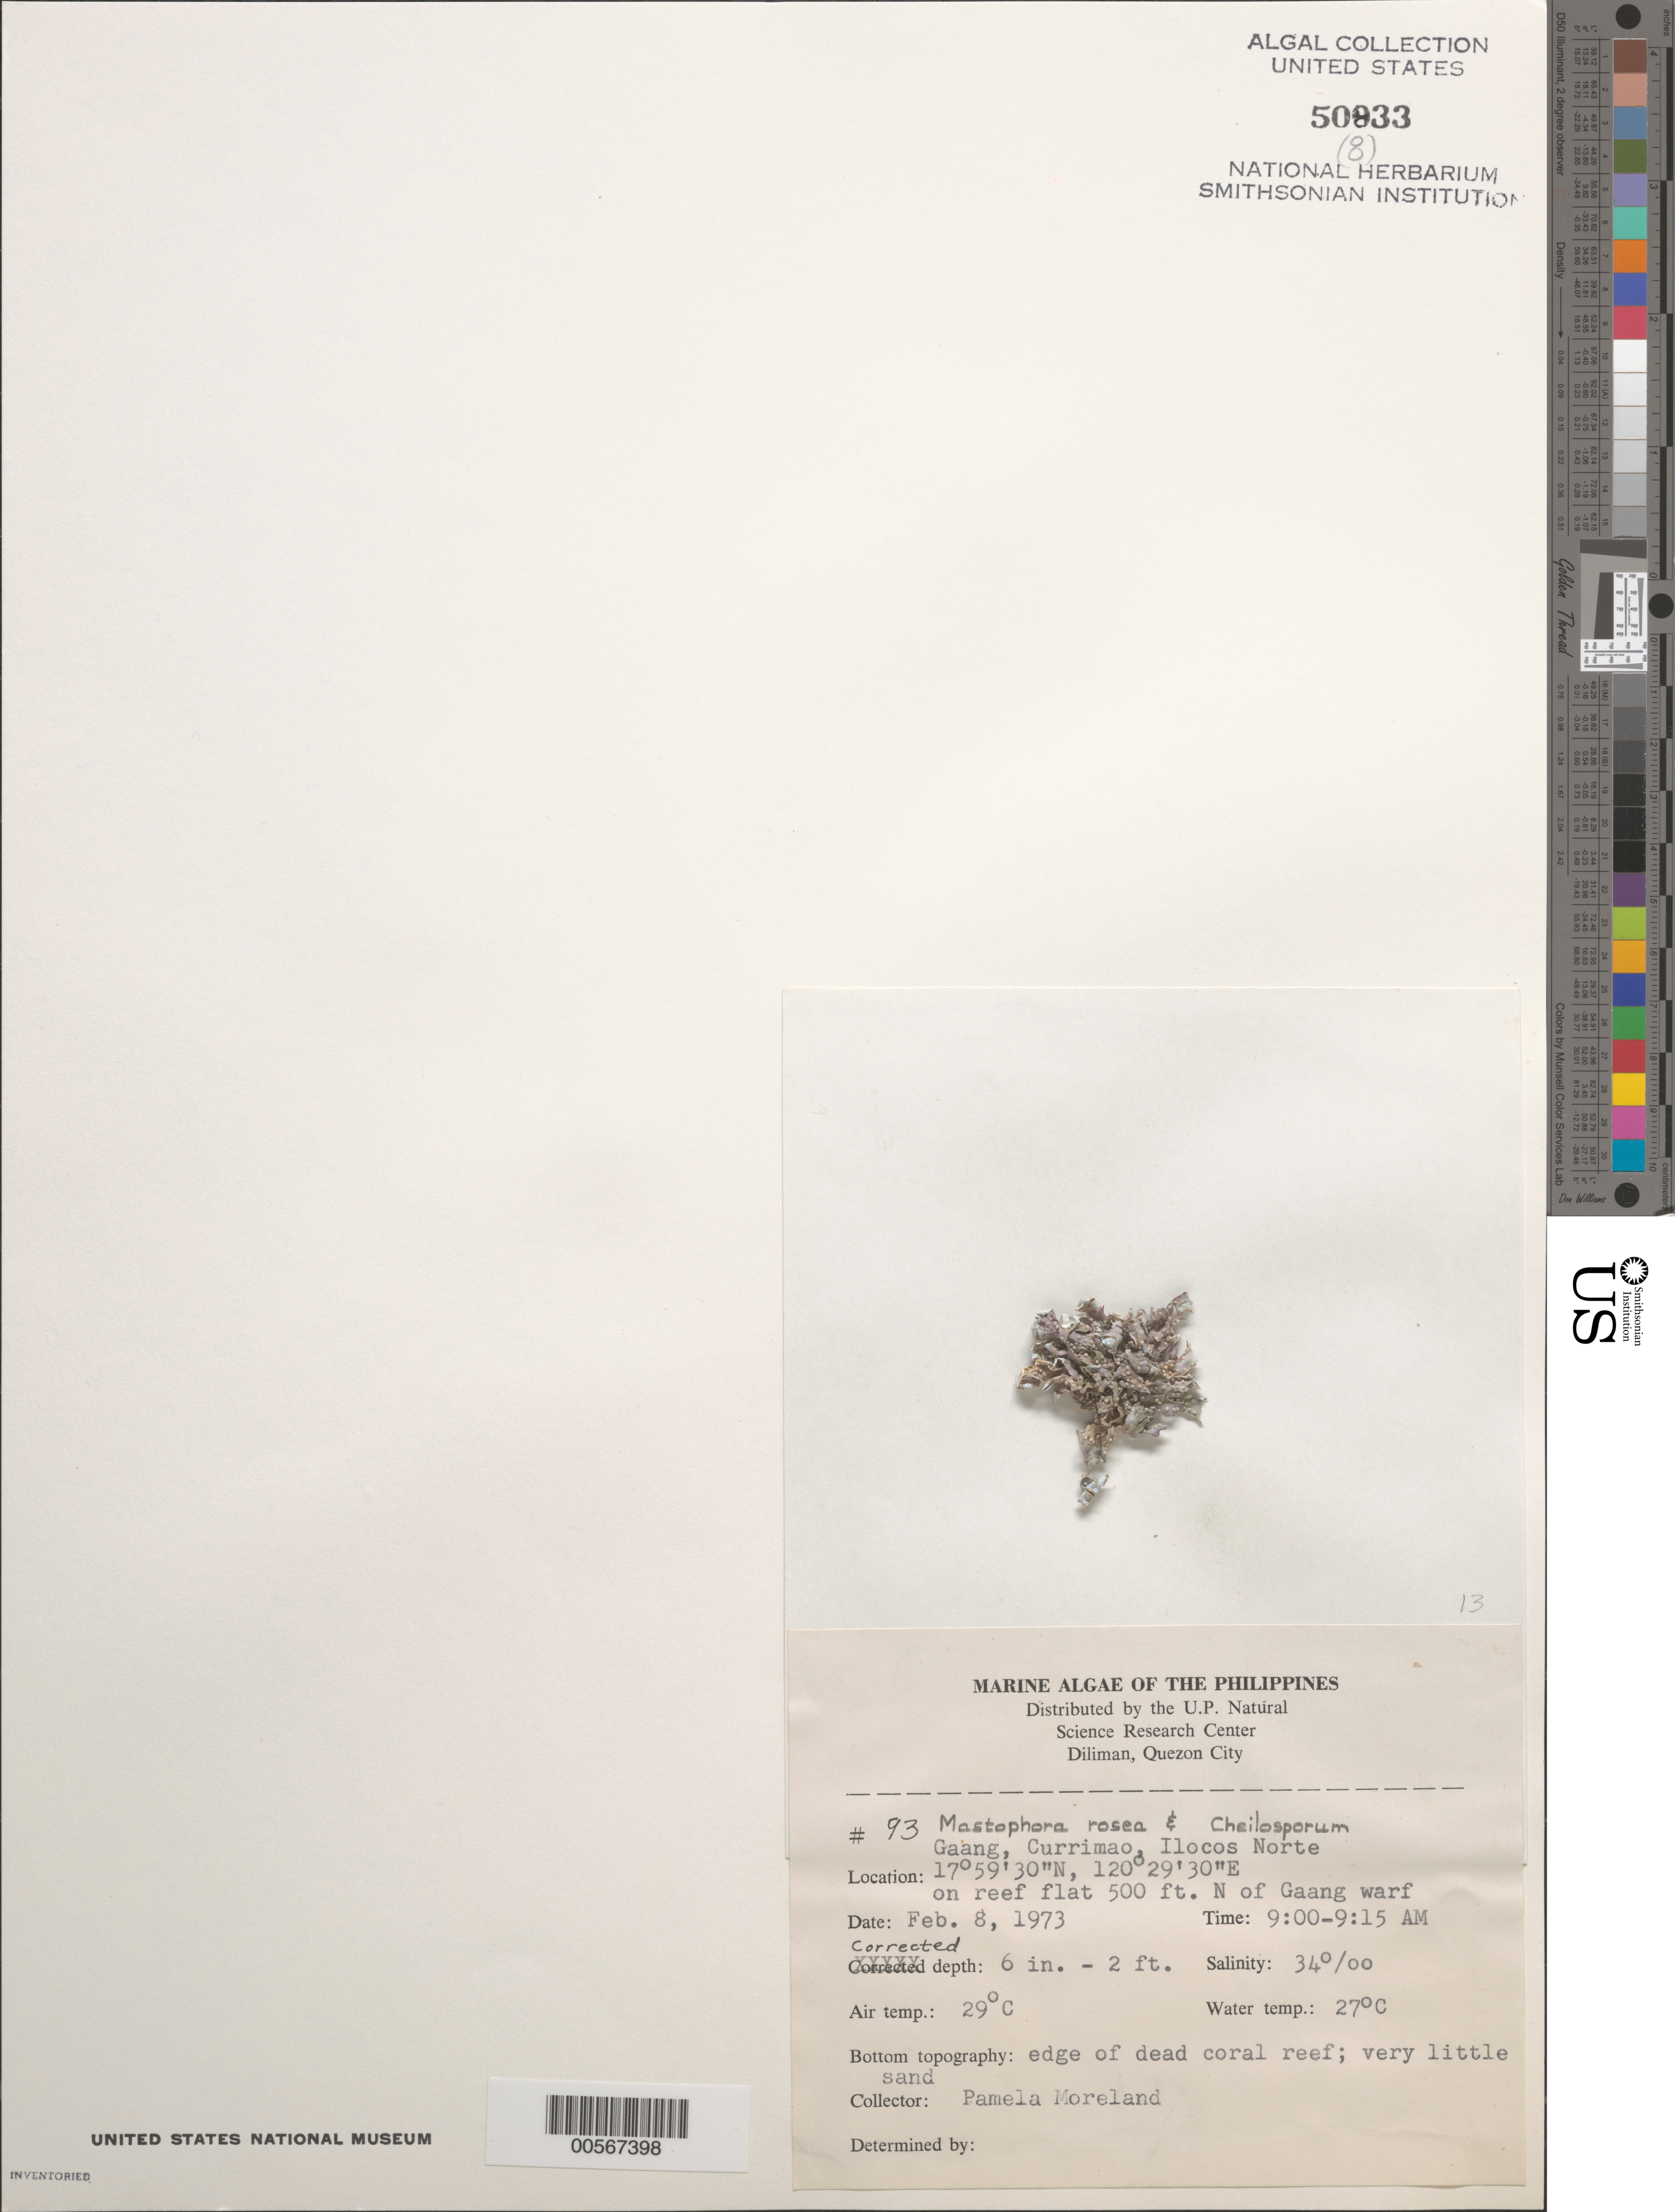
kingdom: Plantae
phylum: Rhodophyta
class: Florideophyceae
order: Corallinales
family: Mastophoraceae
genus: Mastophora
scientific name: Mastophora rosea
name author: (C. Agardh) Setch.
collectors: P. Moreland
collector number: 93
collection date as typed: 08 Feb 1973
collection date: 1973-02-08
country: Philippines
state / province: Ilocos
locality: Gaang, currimao, ilocos norte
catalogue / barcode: US 50833